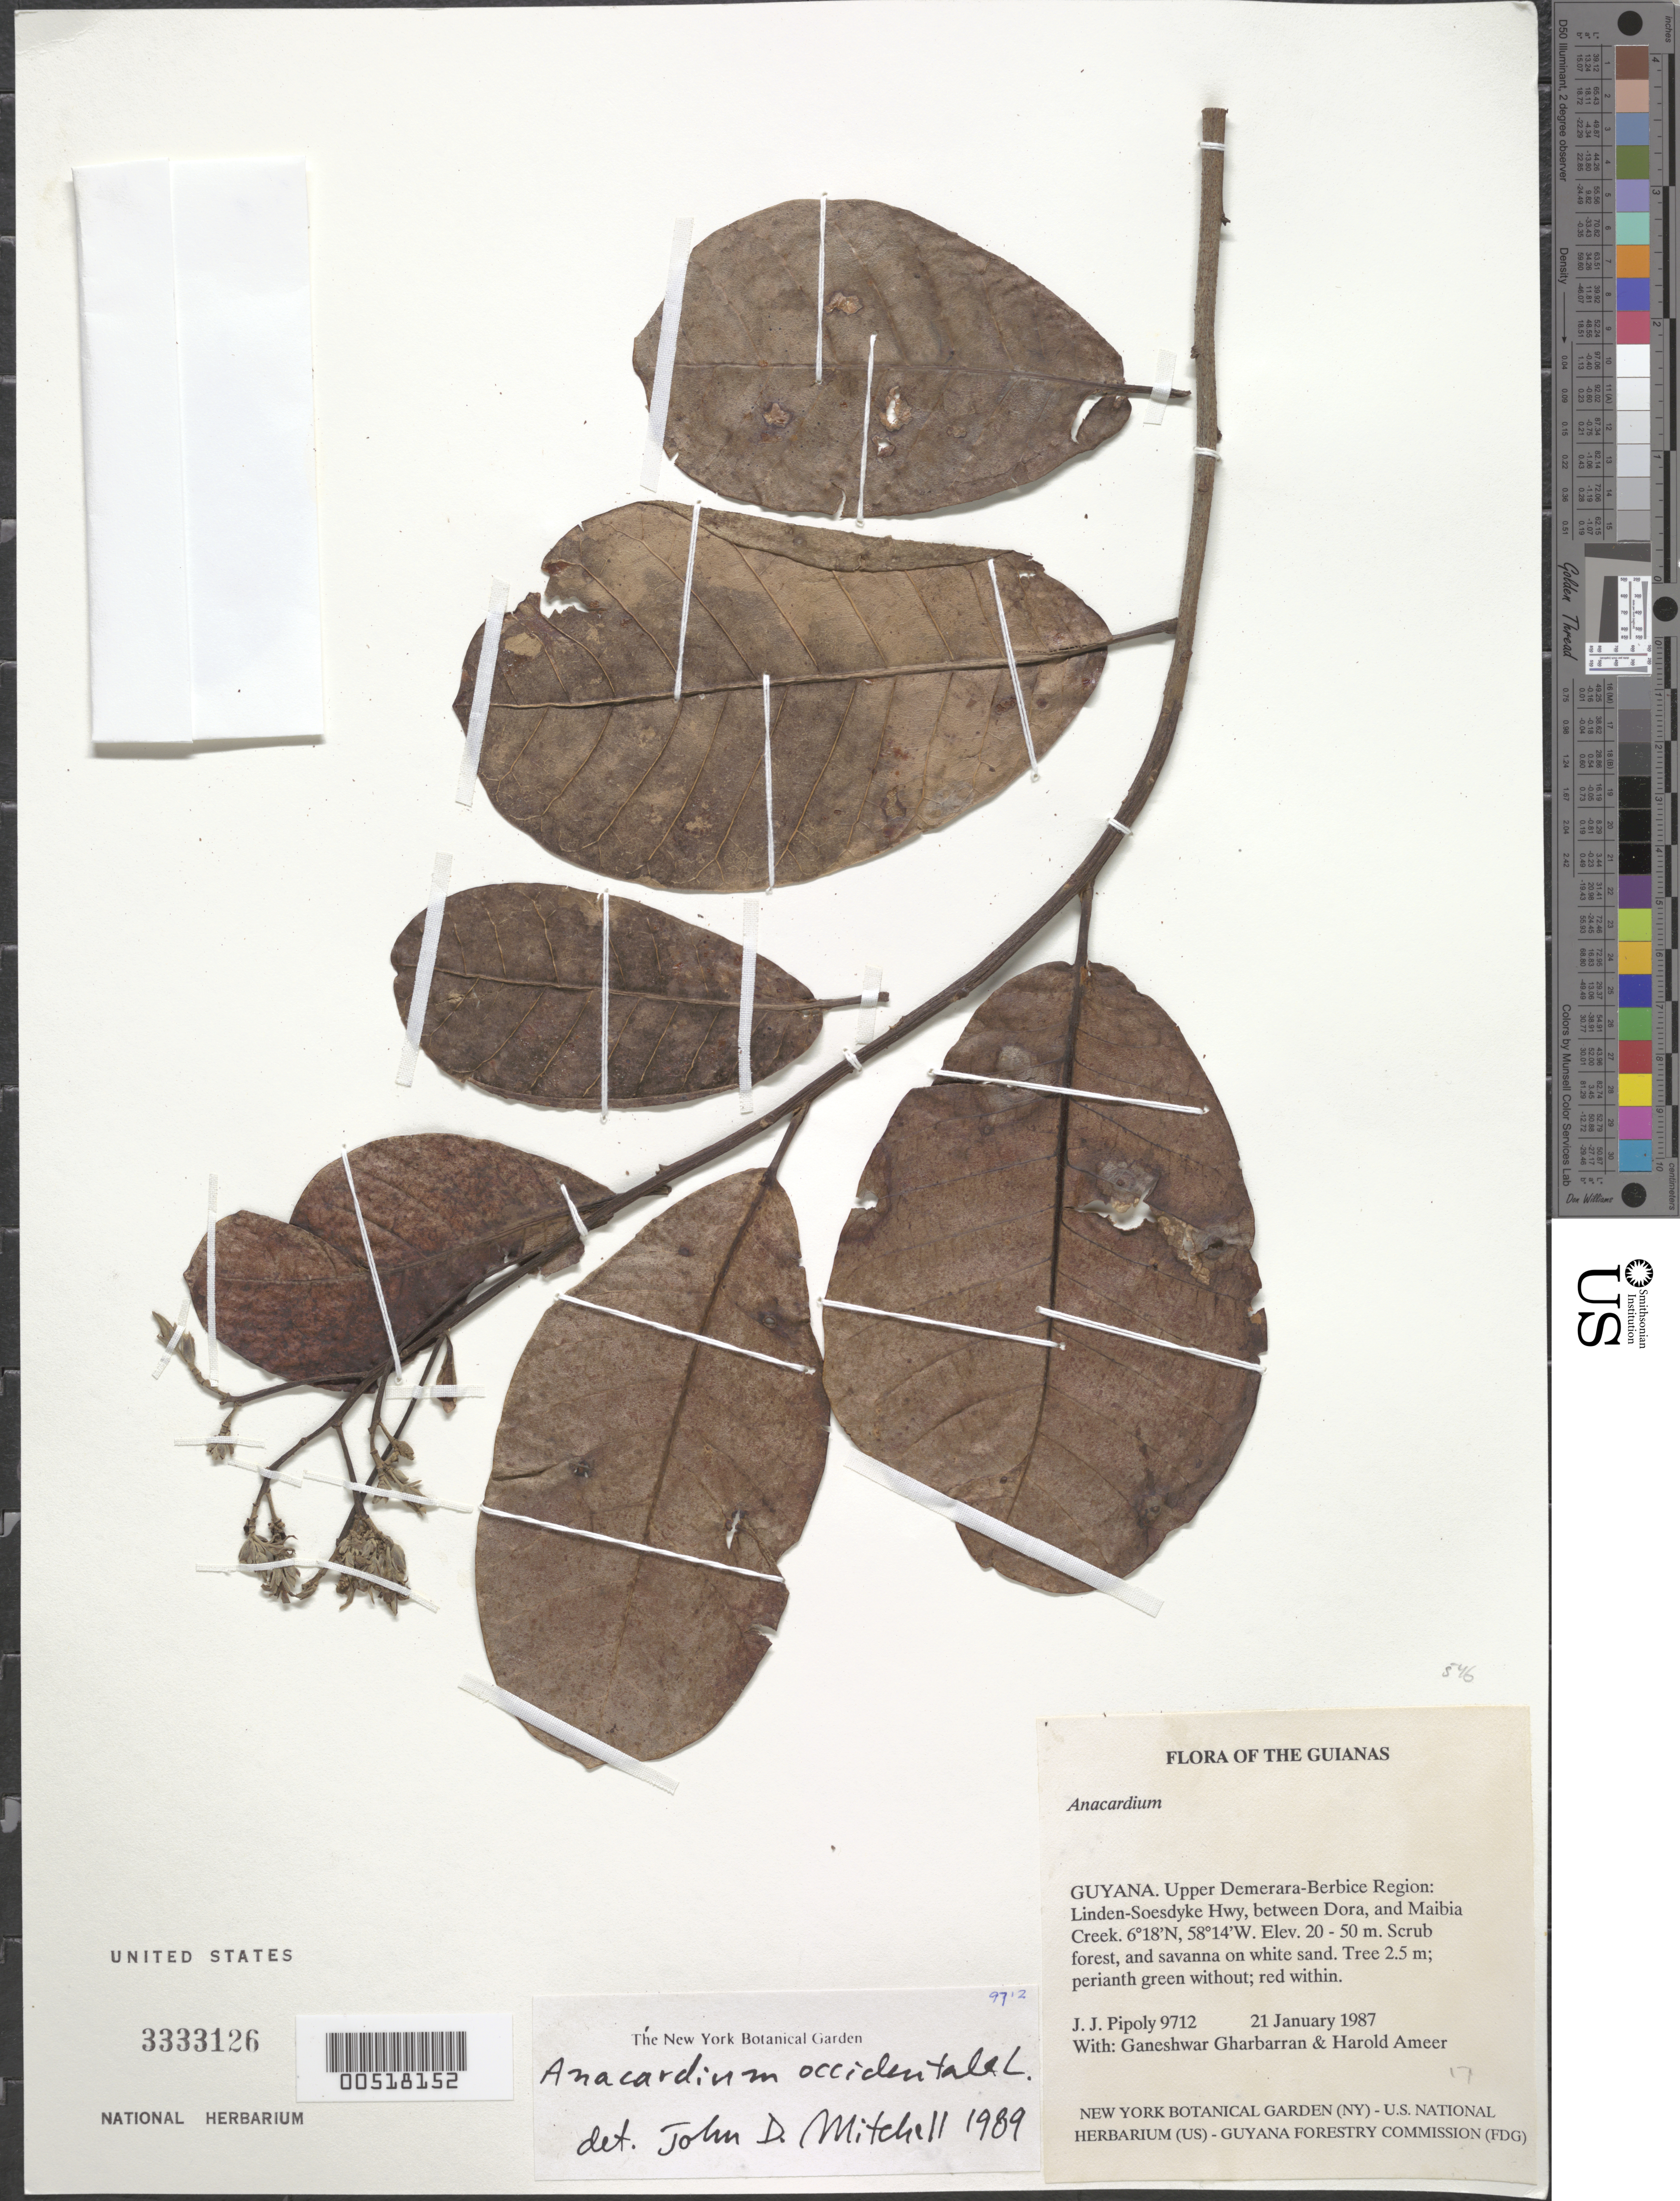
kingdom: Plantae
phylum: Tracheophyta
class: Magnoliopsida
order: Sapindales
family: Anacardiaceae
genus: Anacardium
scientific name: Anacardium occidentale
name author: L.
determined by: Mitchell, John D.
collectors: J. J. Pipoly, G. Gharbarran & H. Ameer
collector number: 9712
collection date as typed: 21 January 1987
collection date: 1987-01-21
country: Guyana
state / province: U. Demerara-Berbice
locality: Linden-Soesdyke Hwy, between Dora and Maibia Creek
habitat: Scrub forest and savanna on white sand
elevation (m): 20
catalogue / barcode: US 3333126